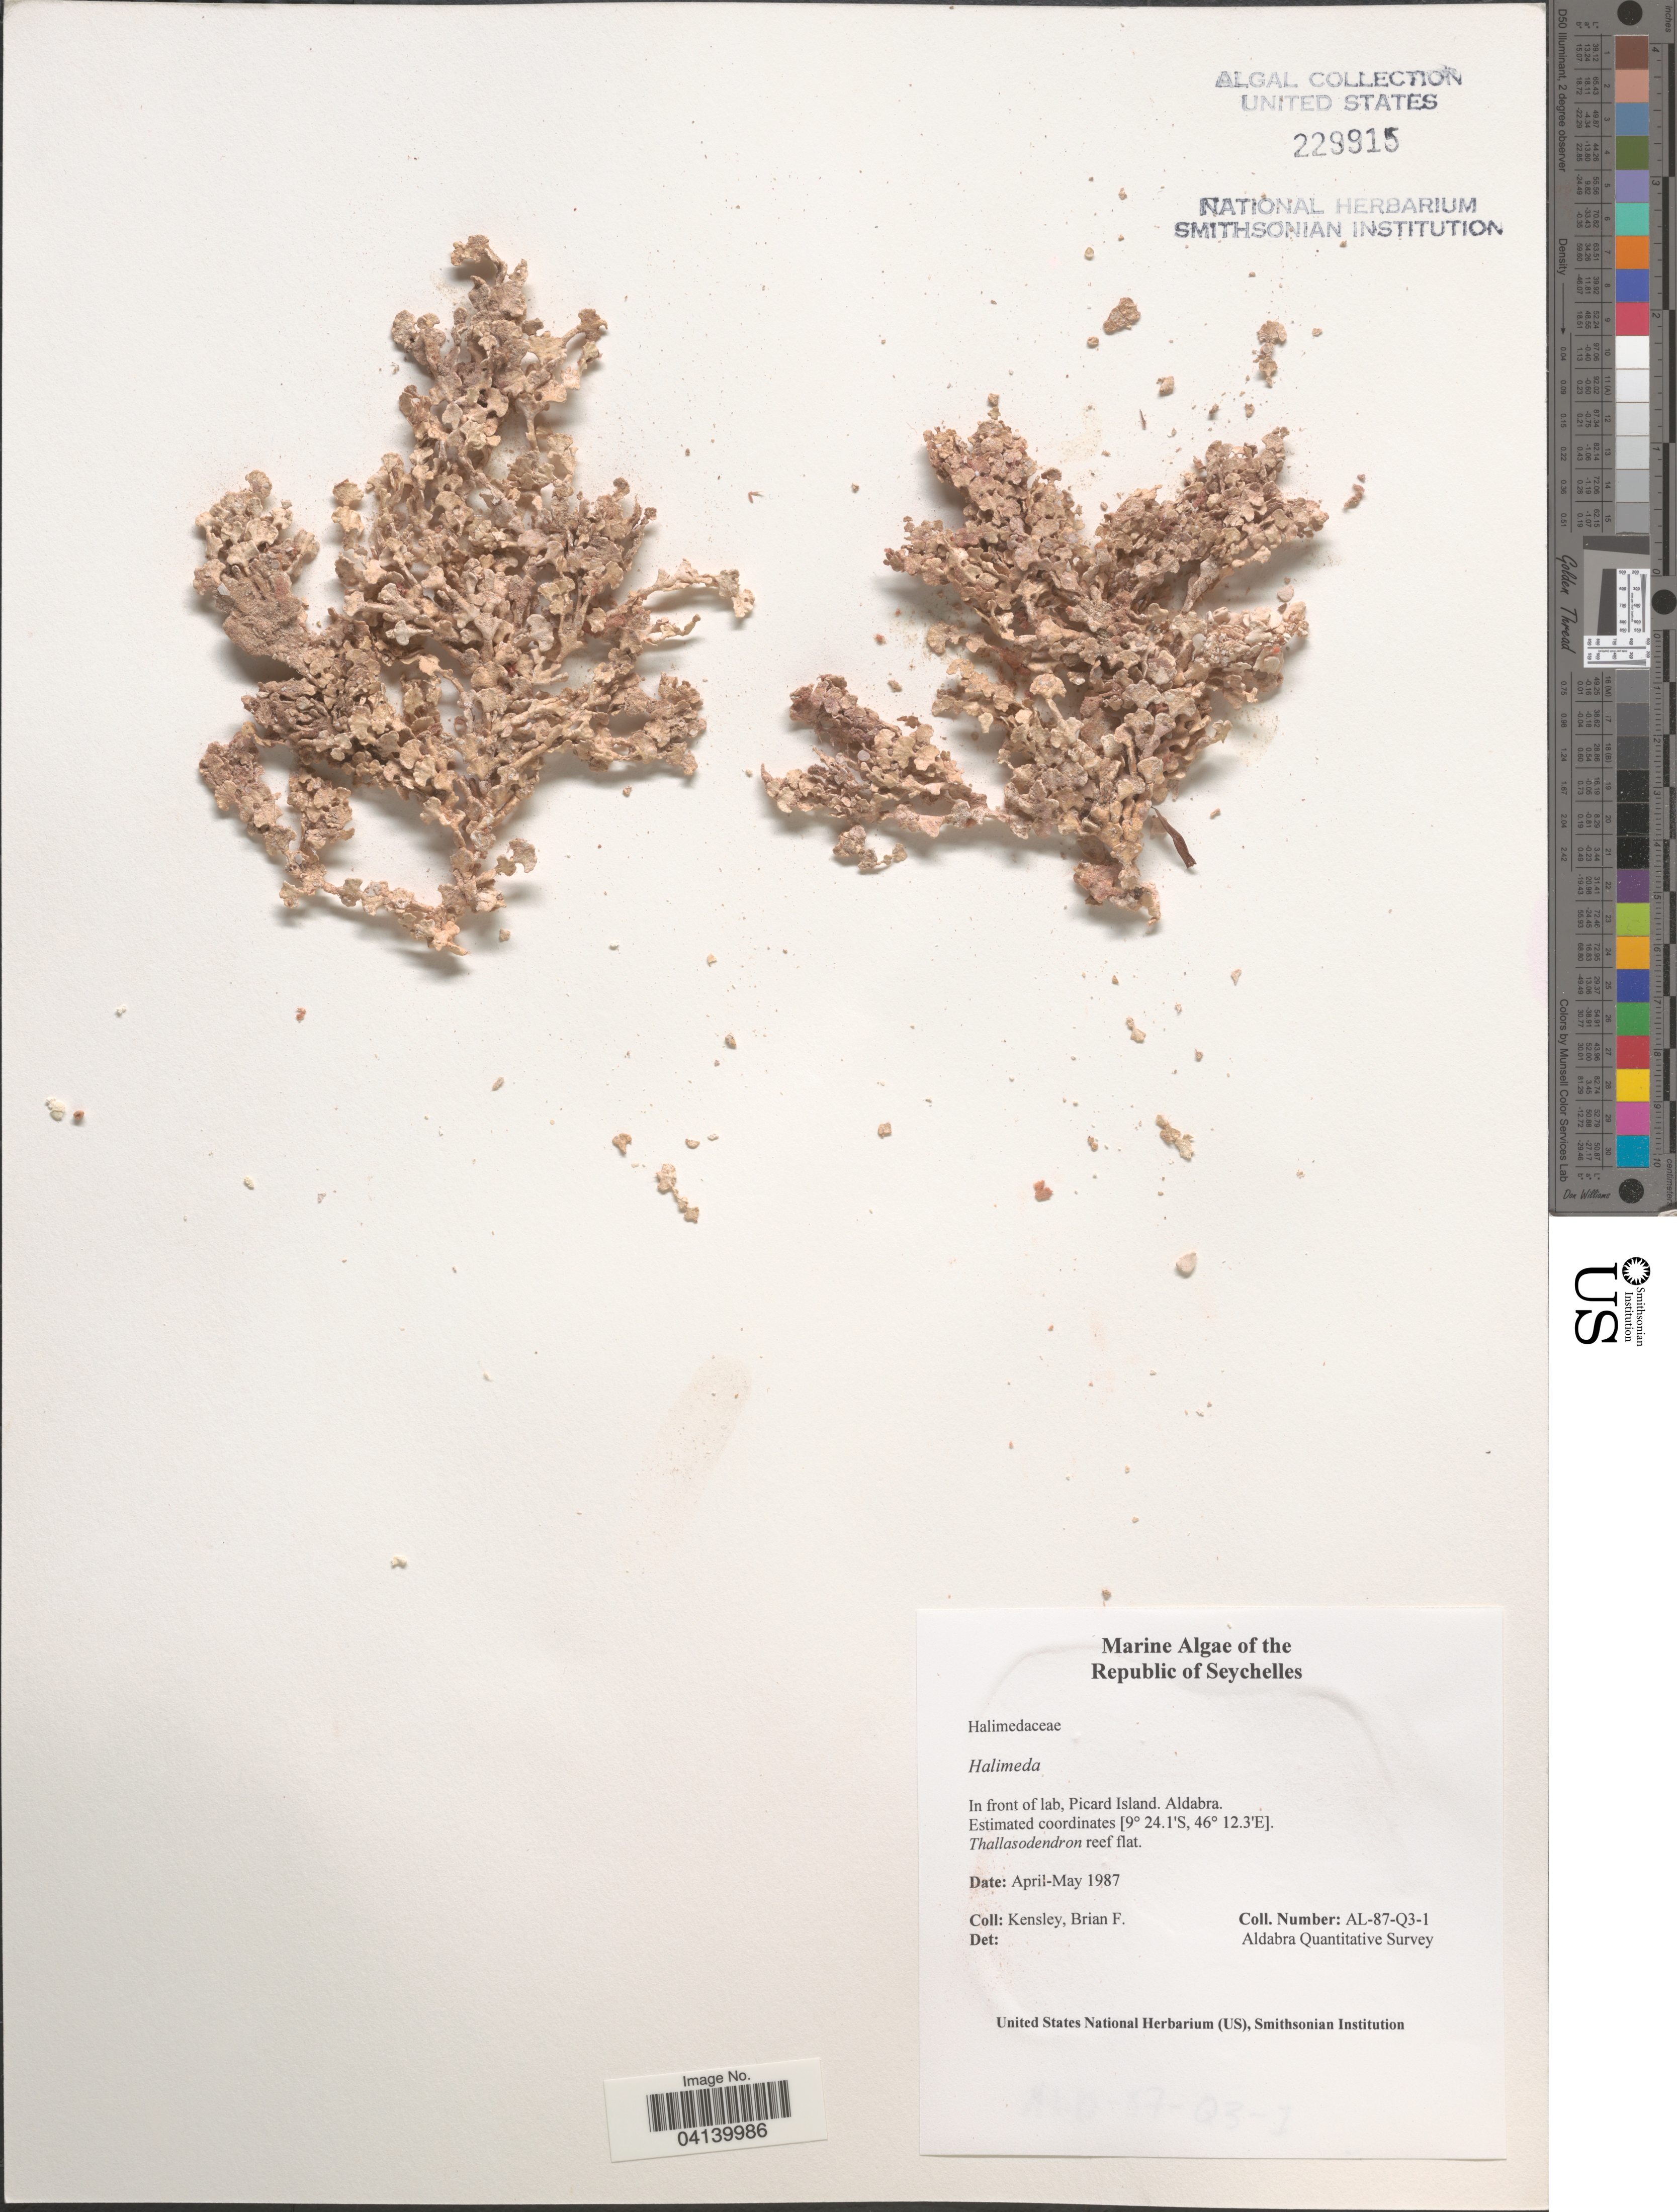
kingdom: Plantae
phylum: Chlorophyta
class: Ulvophyceae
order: Bryopsidales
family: Halimedaceae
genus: Halimeda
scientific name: Halimeda sp.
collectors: B. Kensley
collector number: AL-87-Q3-1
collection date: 1987-04/1987-05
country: Seychelles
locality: Republic of Seychelles. In front of lab, Picard Island. Aldabra. Aldabra Quantitative Survey.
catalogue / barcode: US 229915